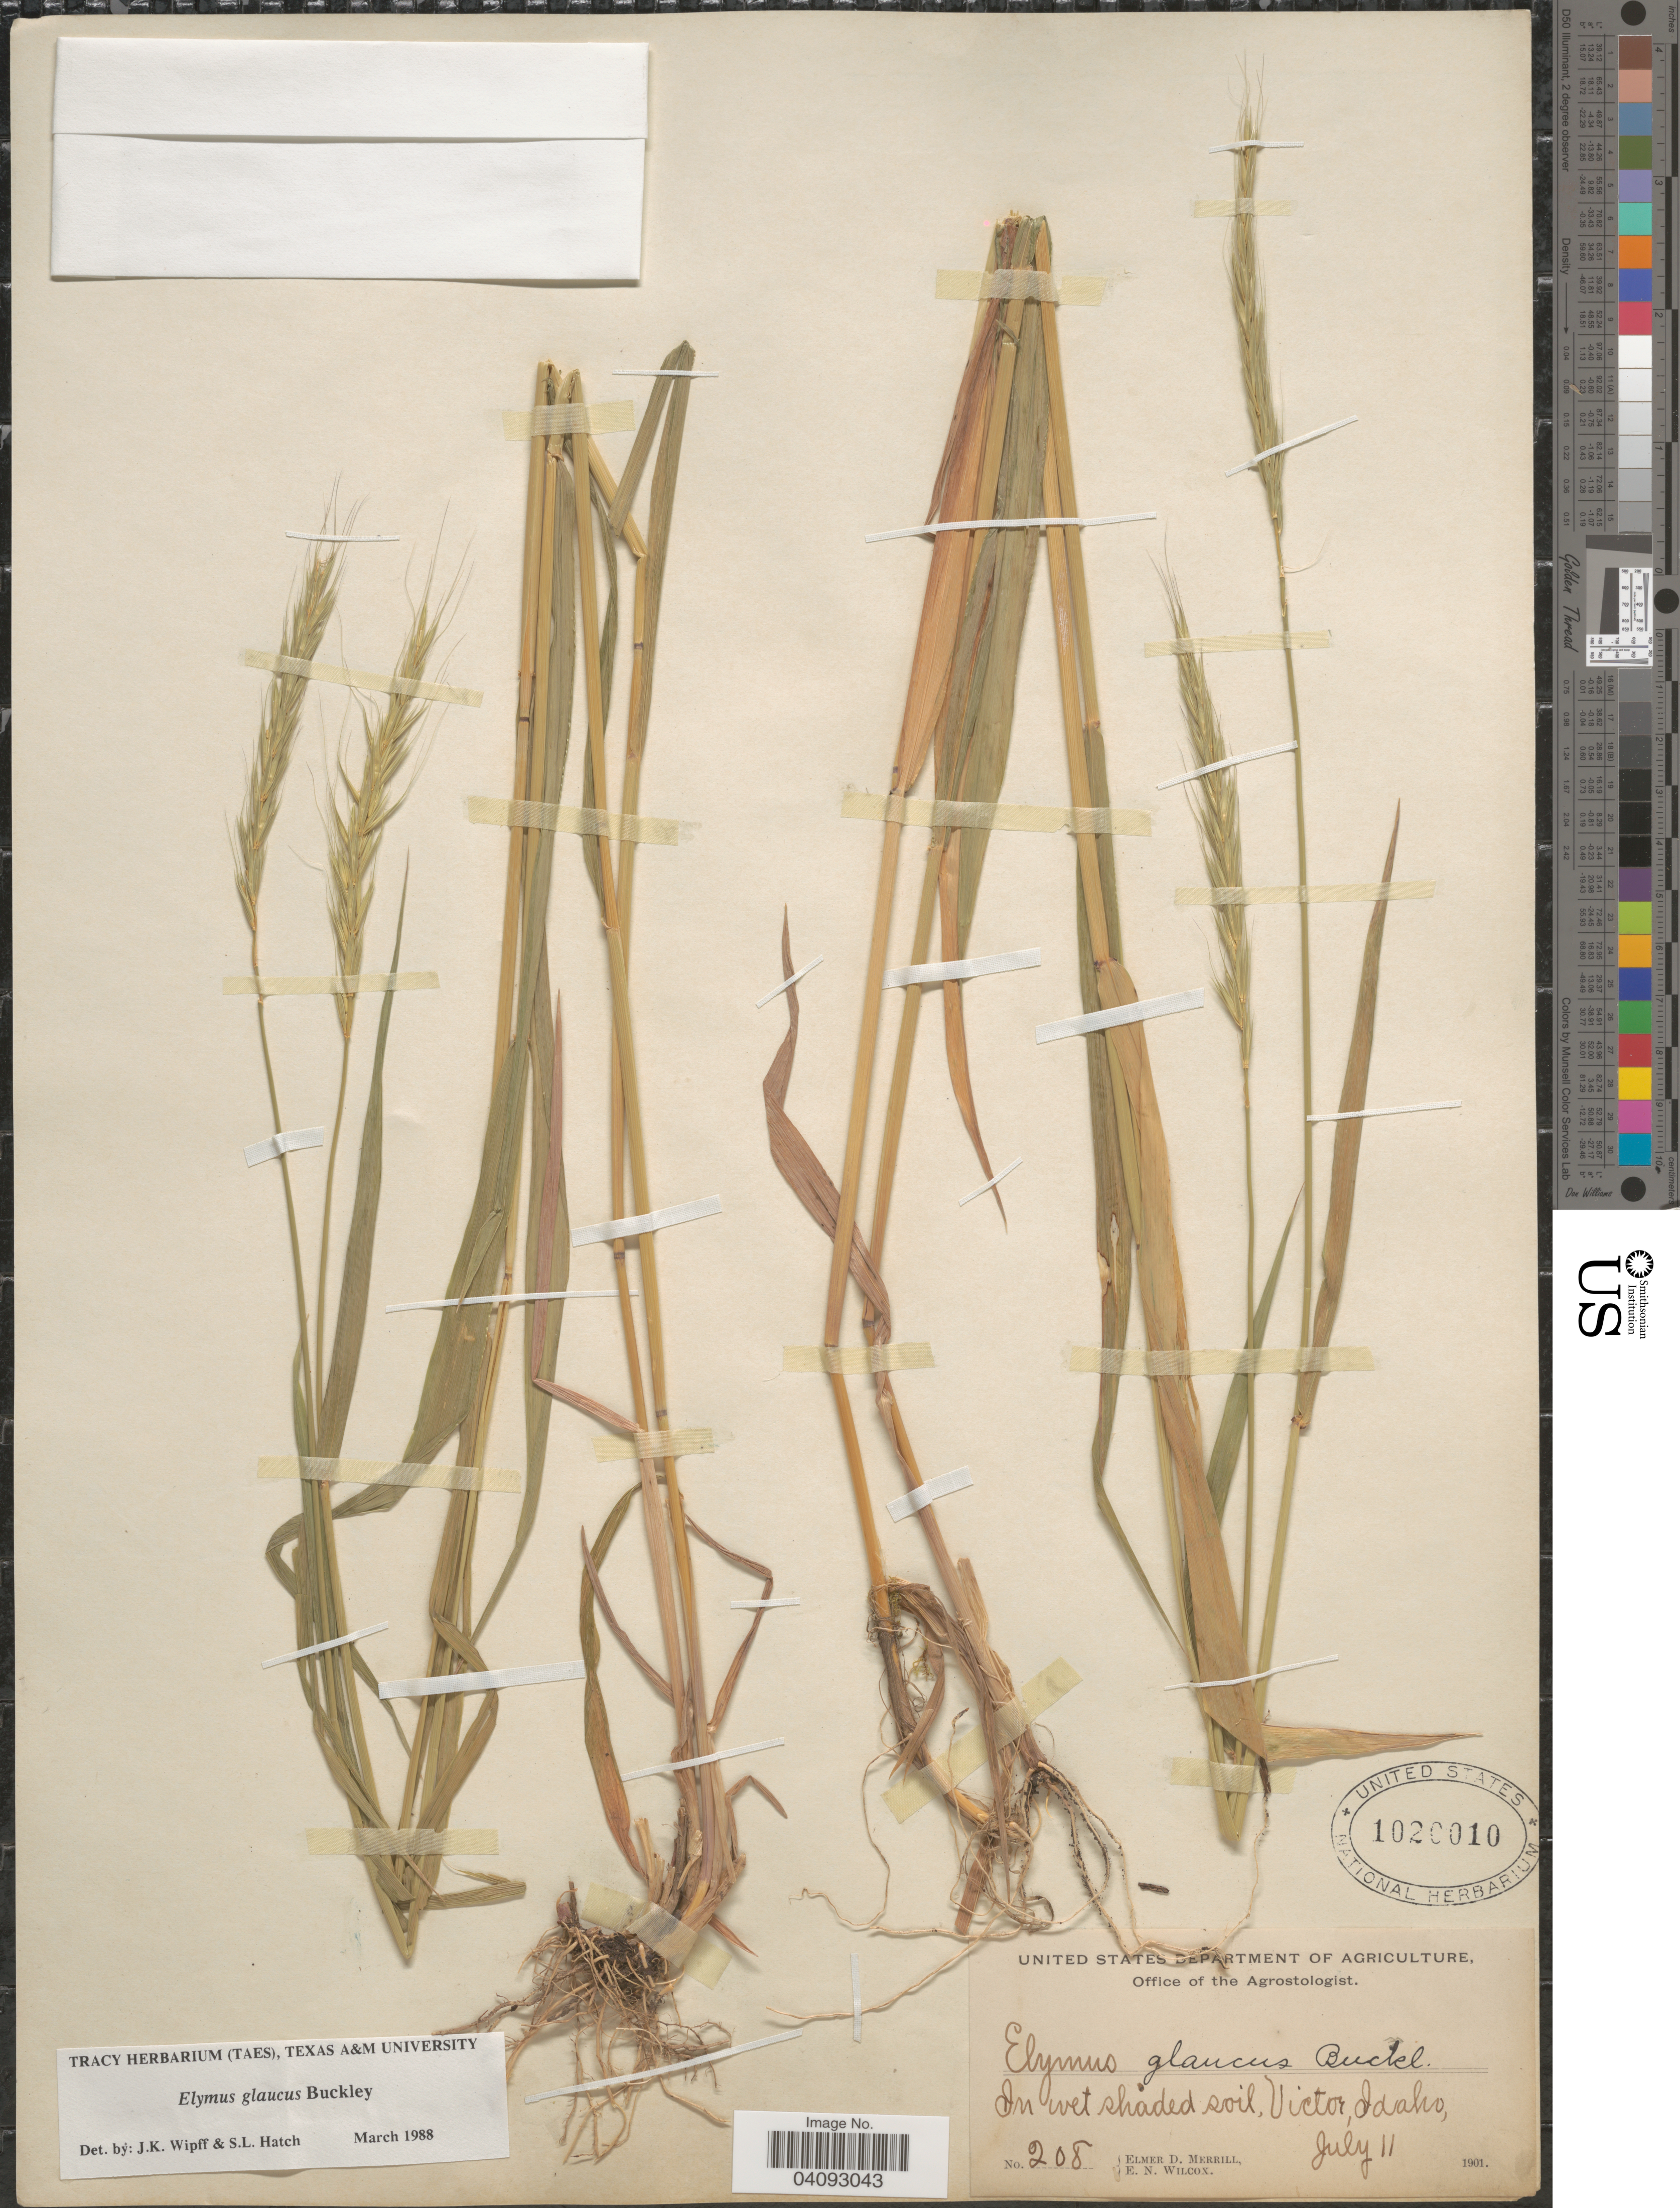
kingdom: Plantae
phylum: Tracheophyta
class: Liliopsida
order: Poales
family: Poaceae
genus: Elymus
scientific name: Elymus glaucus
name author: Buckley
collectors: E. D. Merrill & E. Wilcox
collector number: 208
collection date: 1901-07-11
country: United States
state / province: Idaho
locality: In wet shaded soil, Victor.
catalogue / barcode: US 1020010